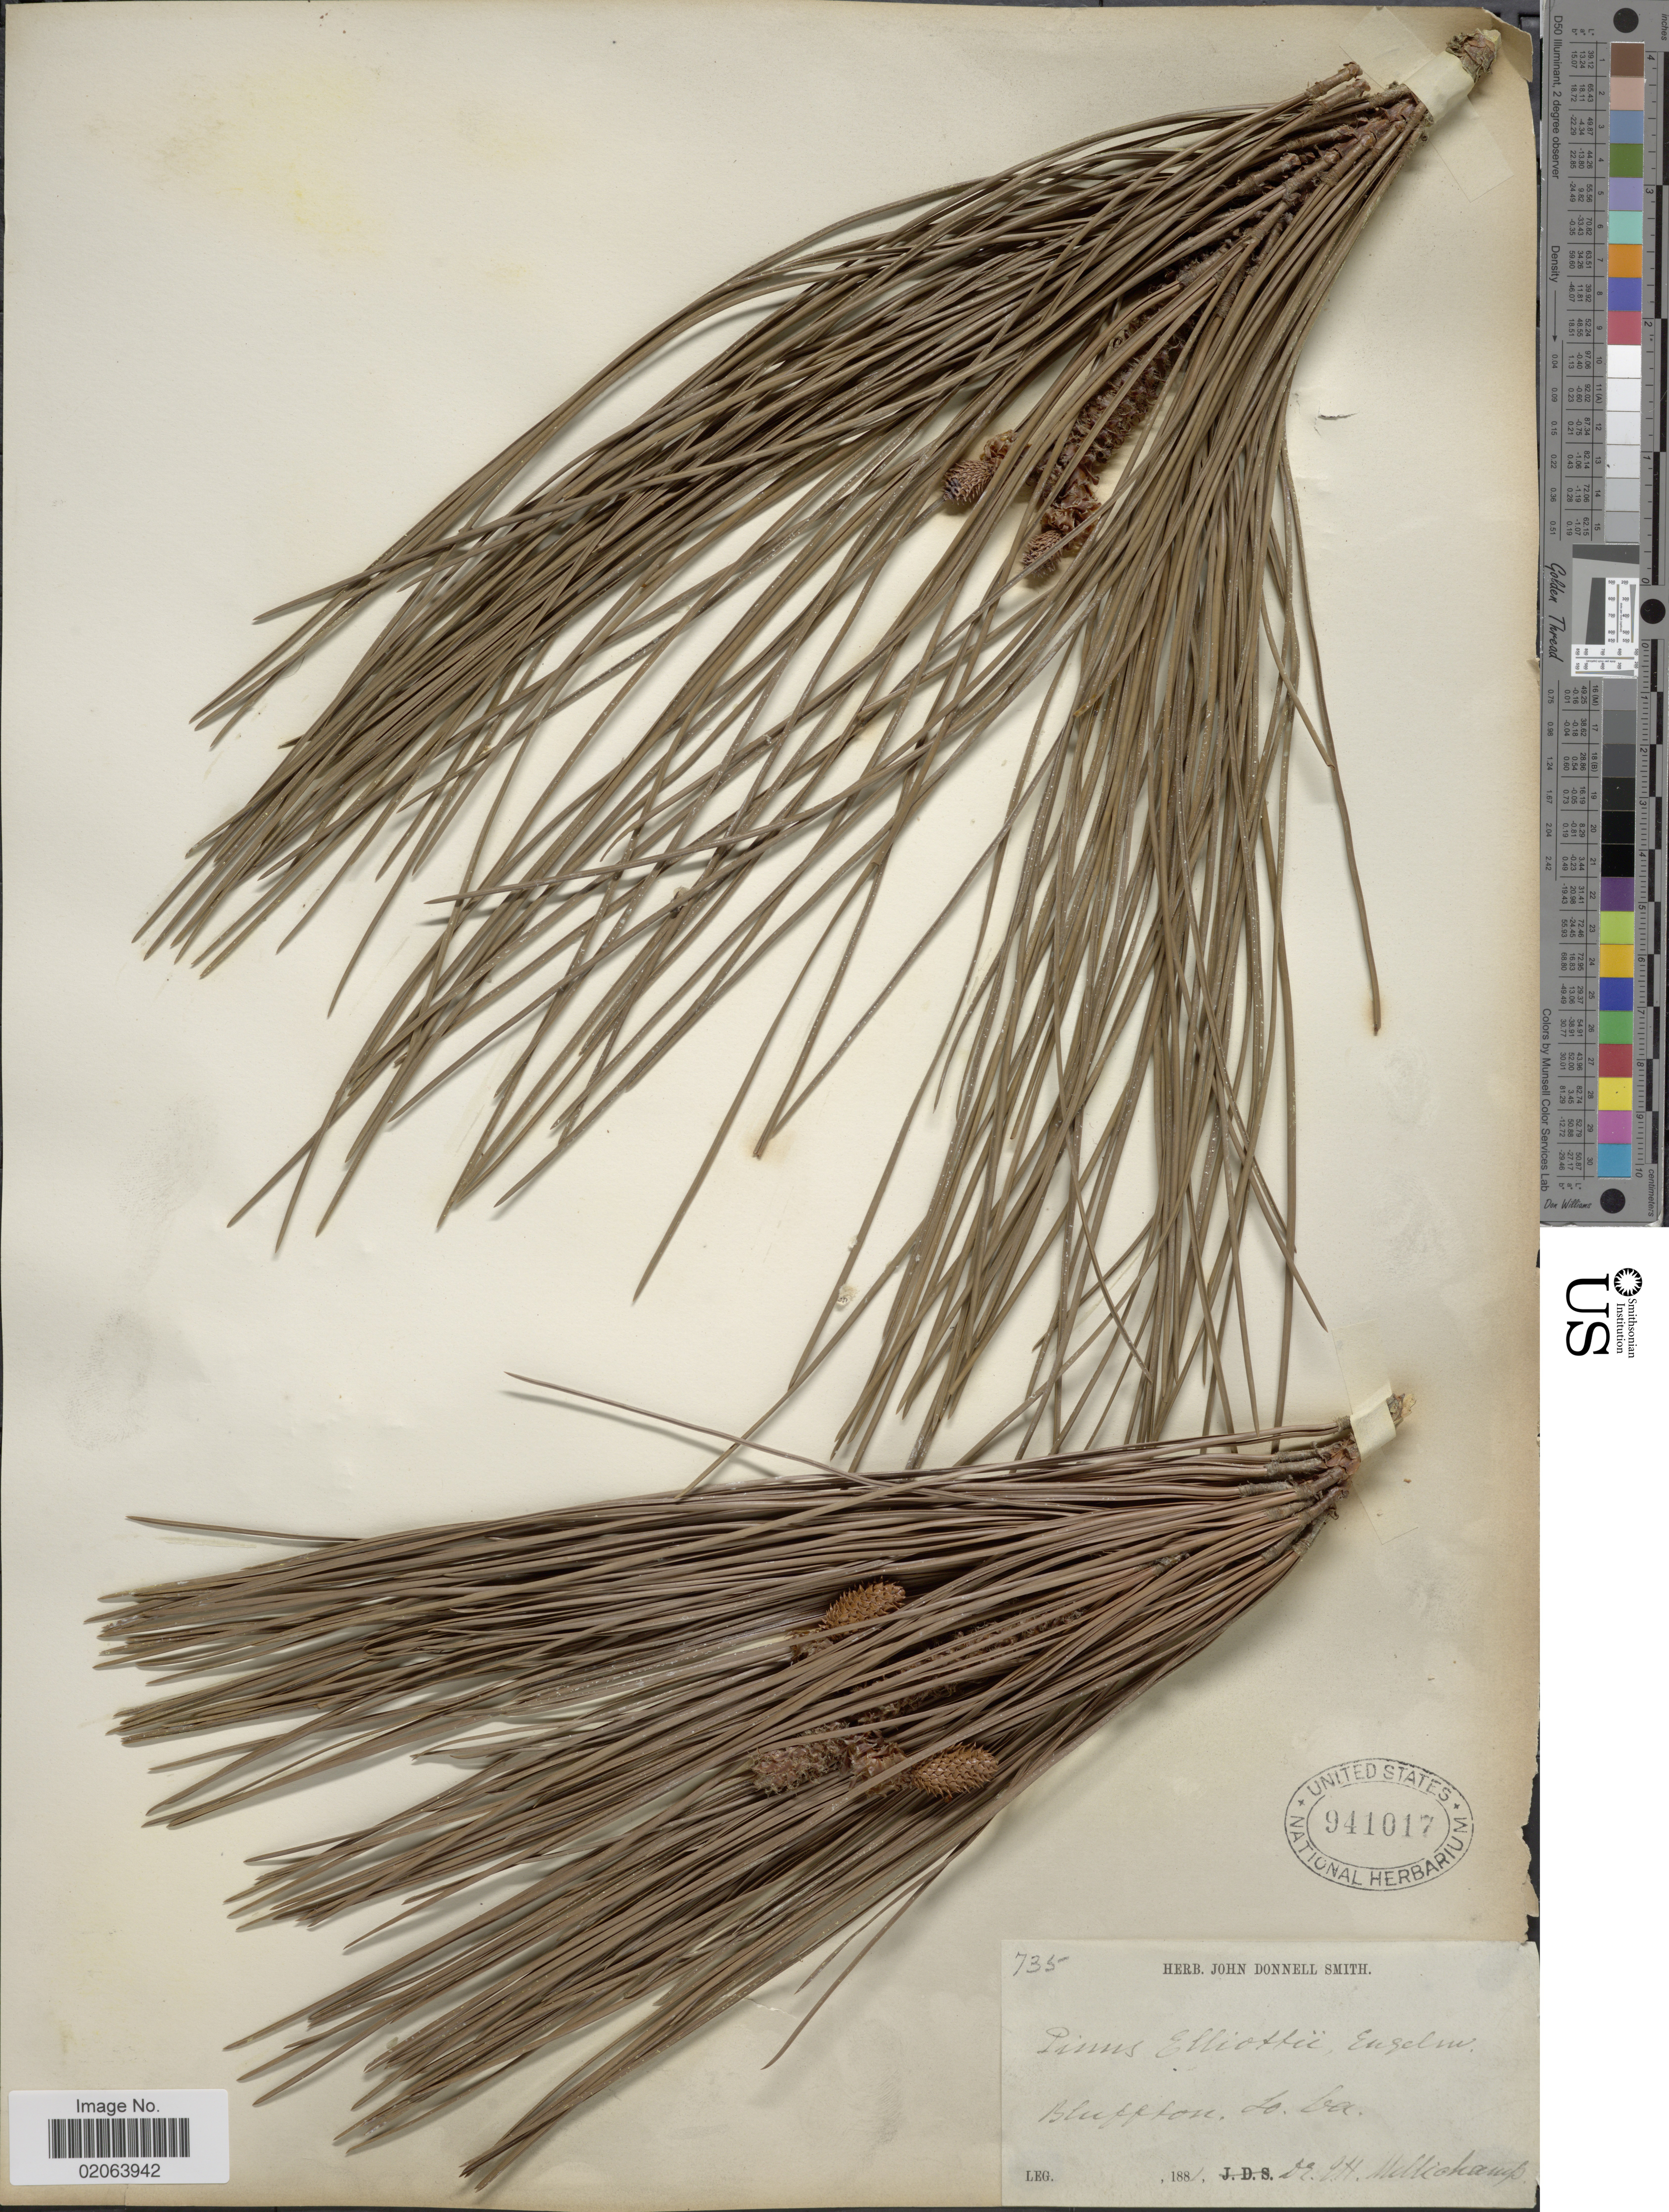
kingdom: Plantae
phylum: Tracheophyta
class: Pinopsida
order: Pinales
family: Pinaceae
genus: Pinus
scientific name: Pinus elliottii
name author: Engelm.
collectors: J. H. Mellichamp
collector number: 735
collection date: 1881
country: United States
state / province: South Carolina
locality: Bluffton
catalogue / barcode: US 941017